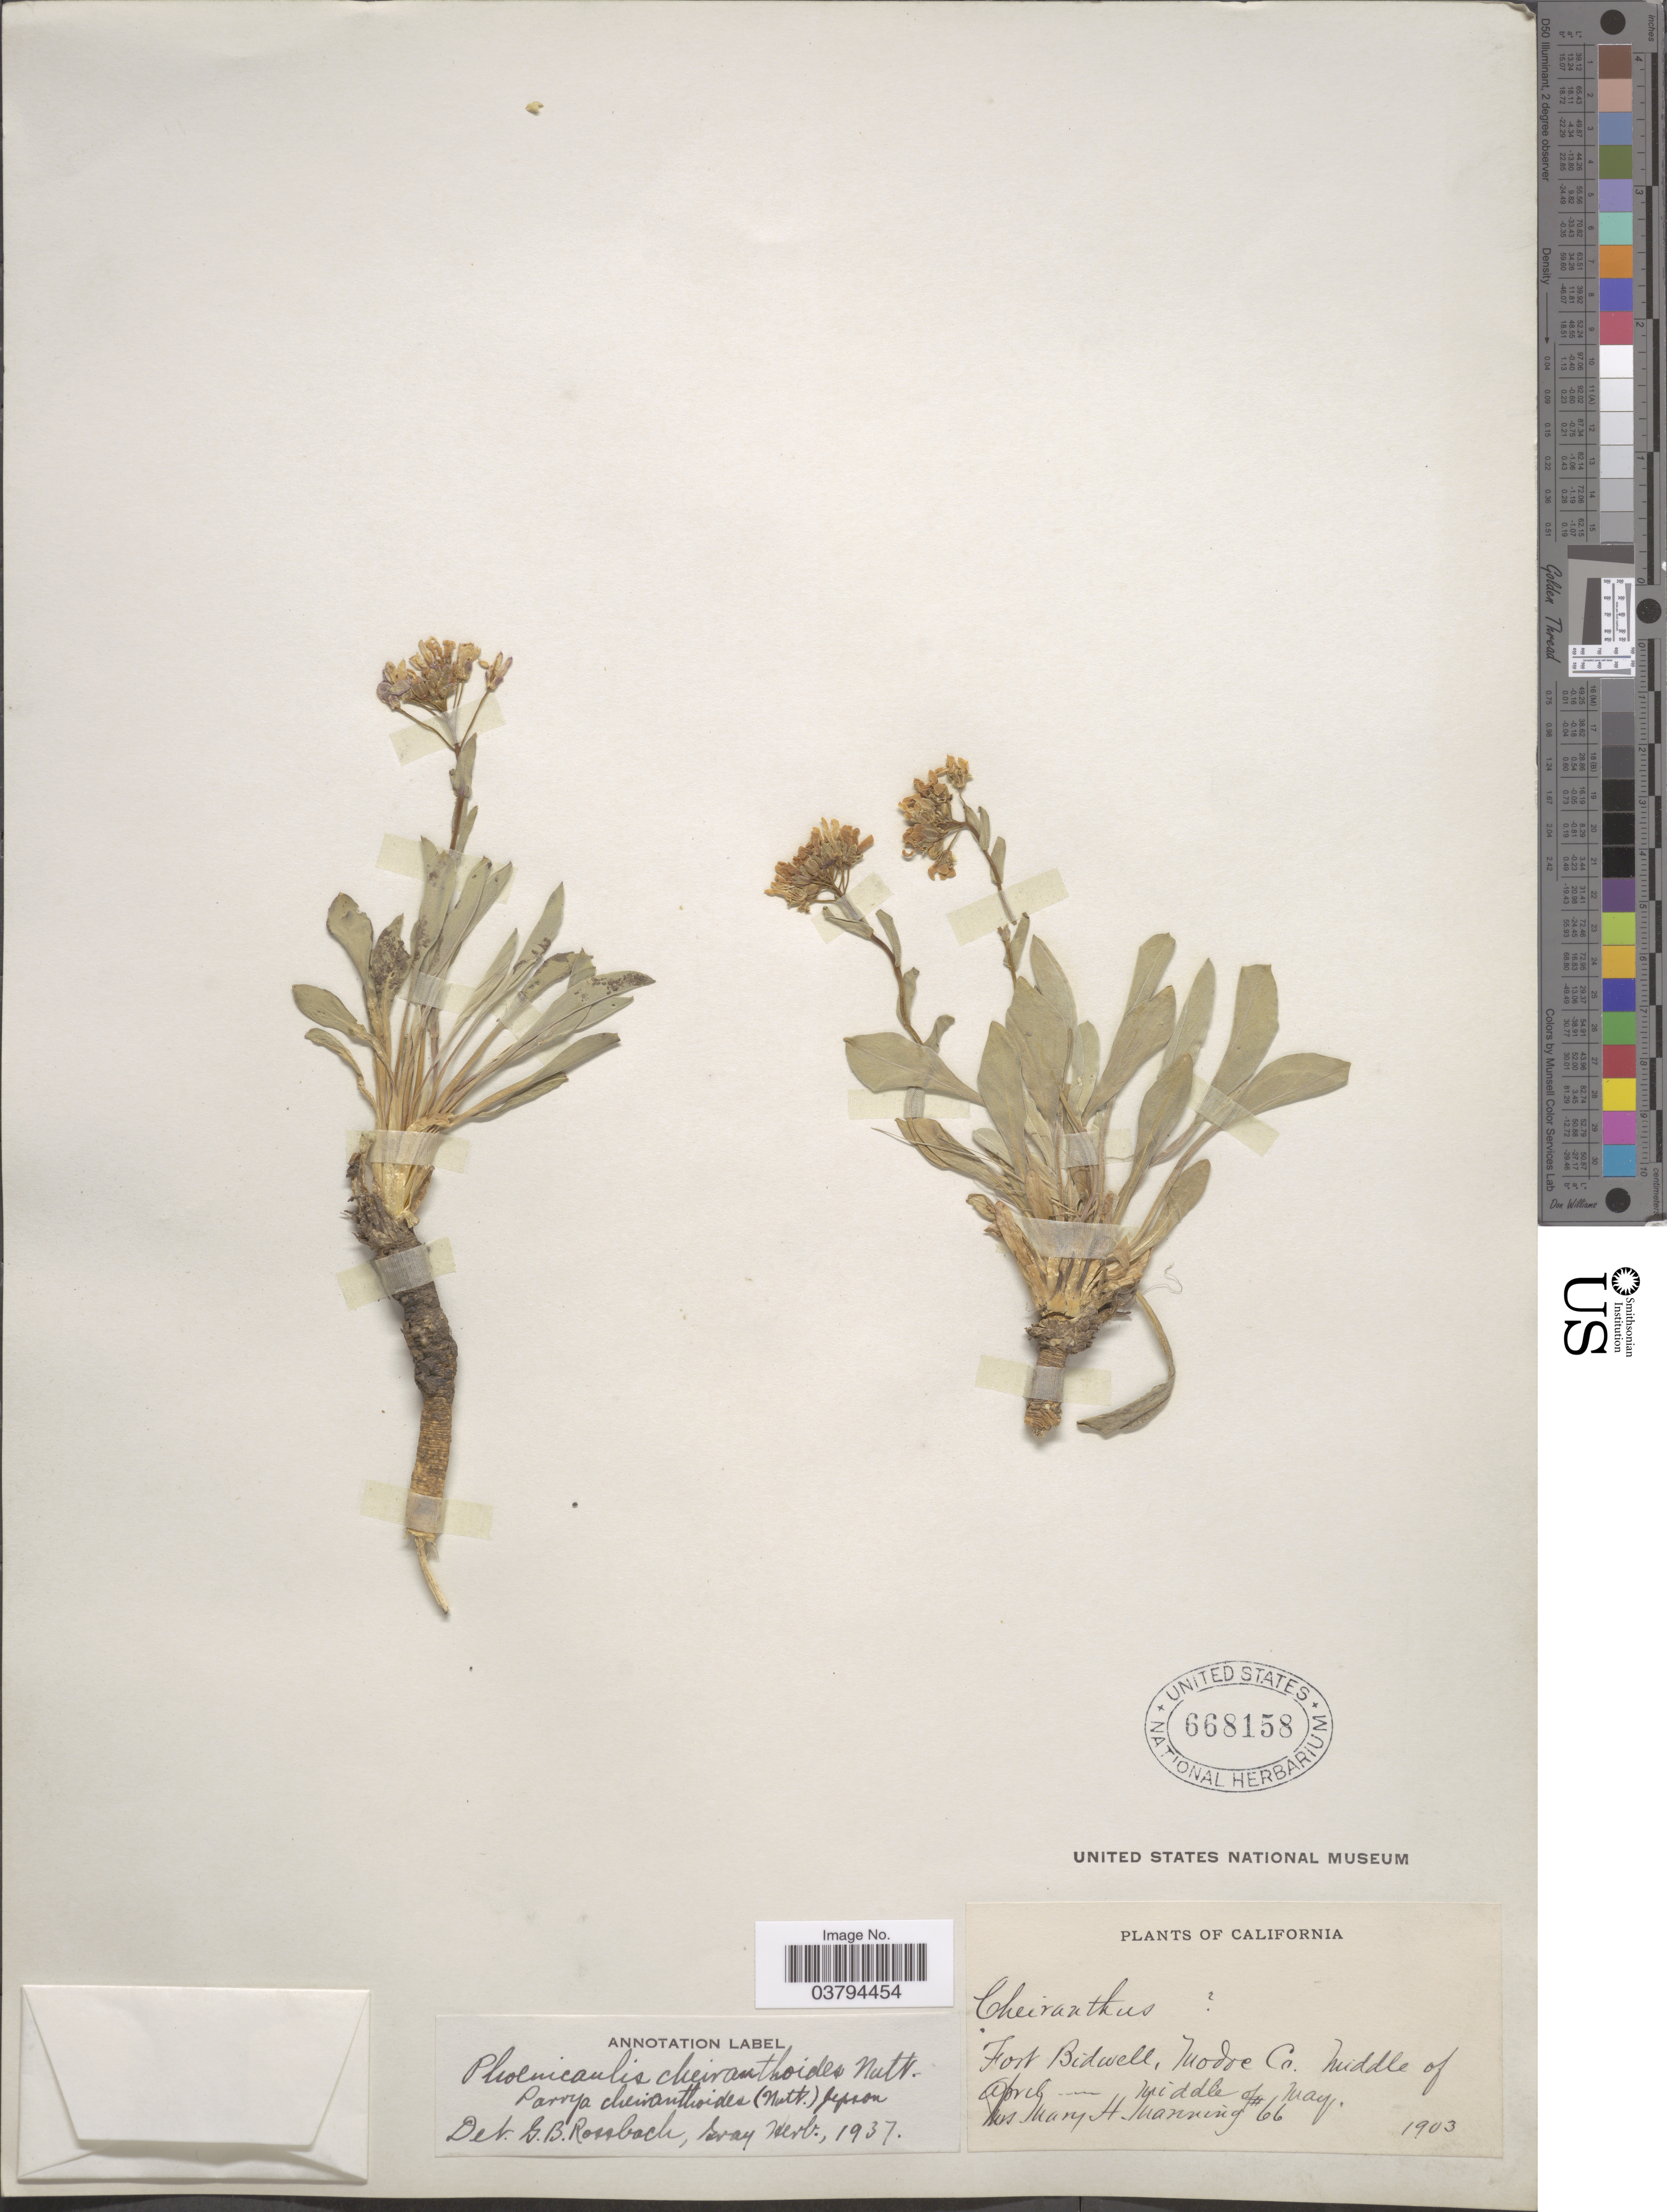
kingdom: Plantae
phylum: Tracheophyta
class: Magnoliopsida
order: Brassicales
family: Brassicaceae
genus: Phoenicaulis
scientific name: Phoenicaulis cheiranthoides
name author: Nutt.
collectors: M. Manning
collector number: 66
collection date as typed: Middle of April...middle of May 1903.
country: United States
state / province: California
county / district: Modoc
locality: Fort Bidwell, Modoc Co.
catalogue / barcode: US 668158